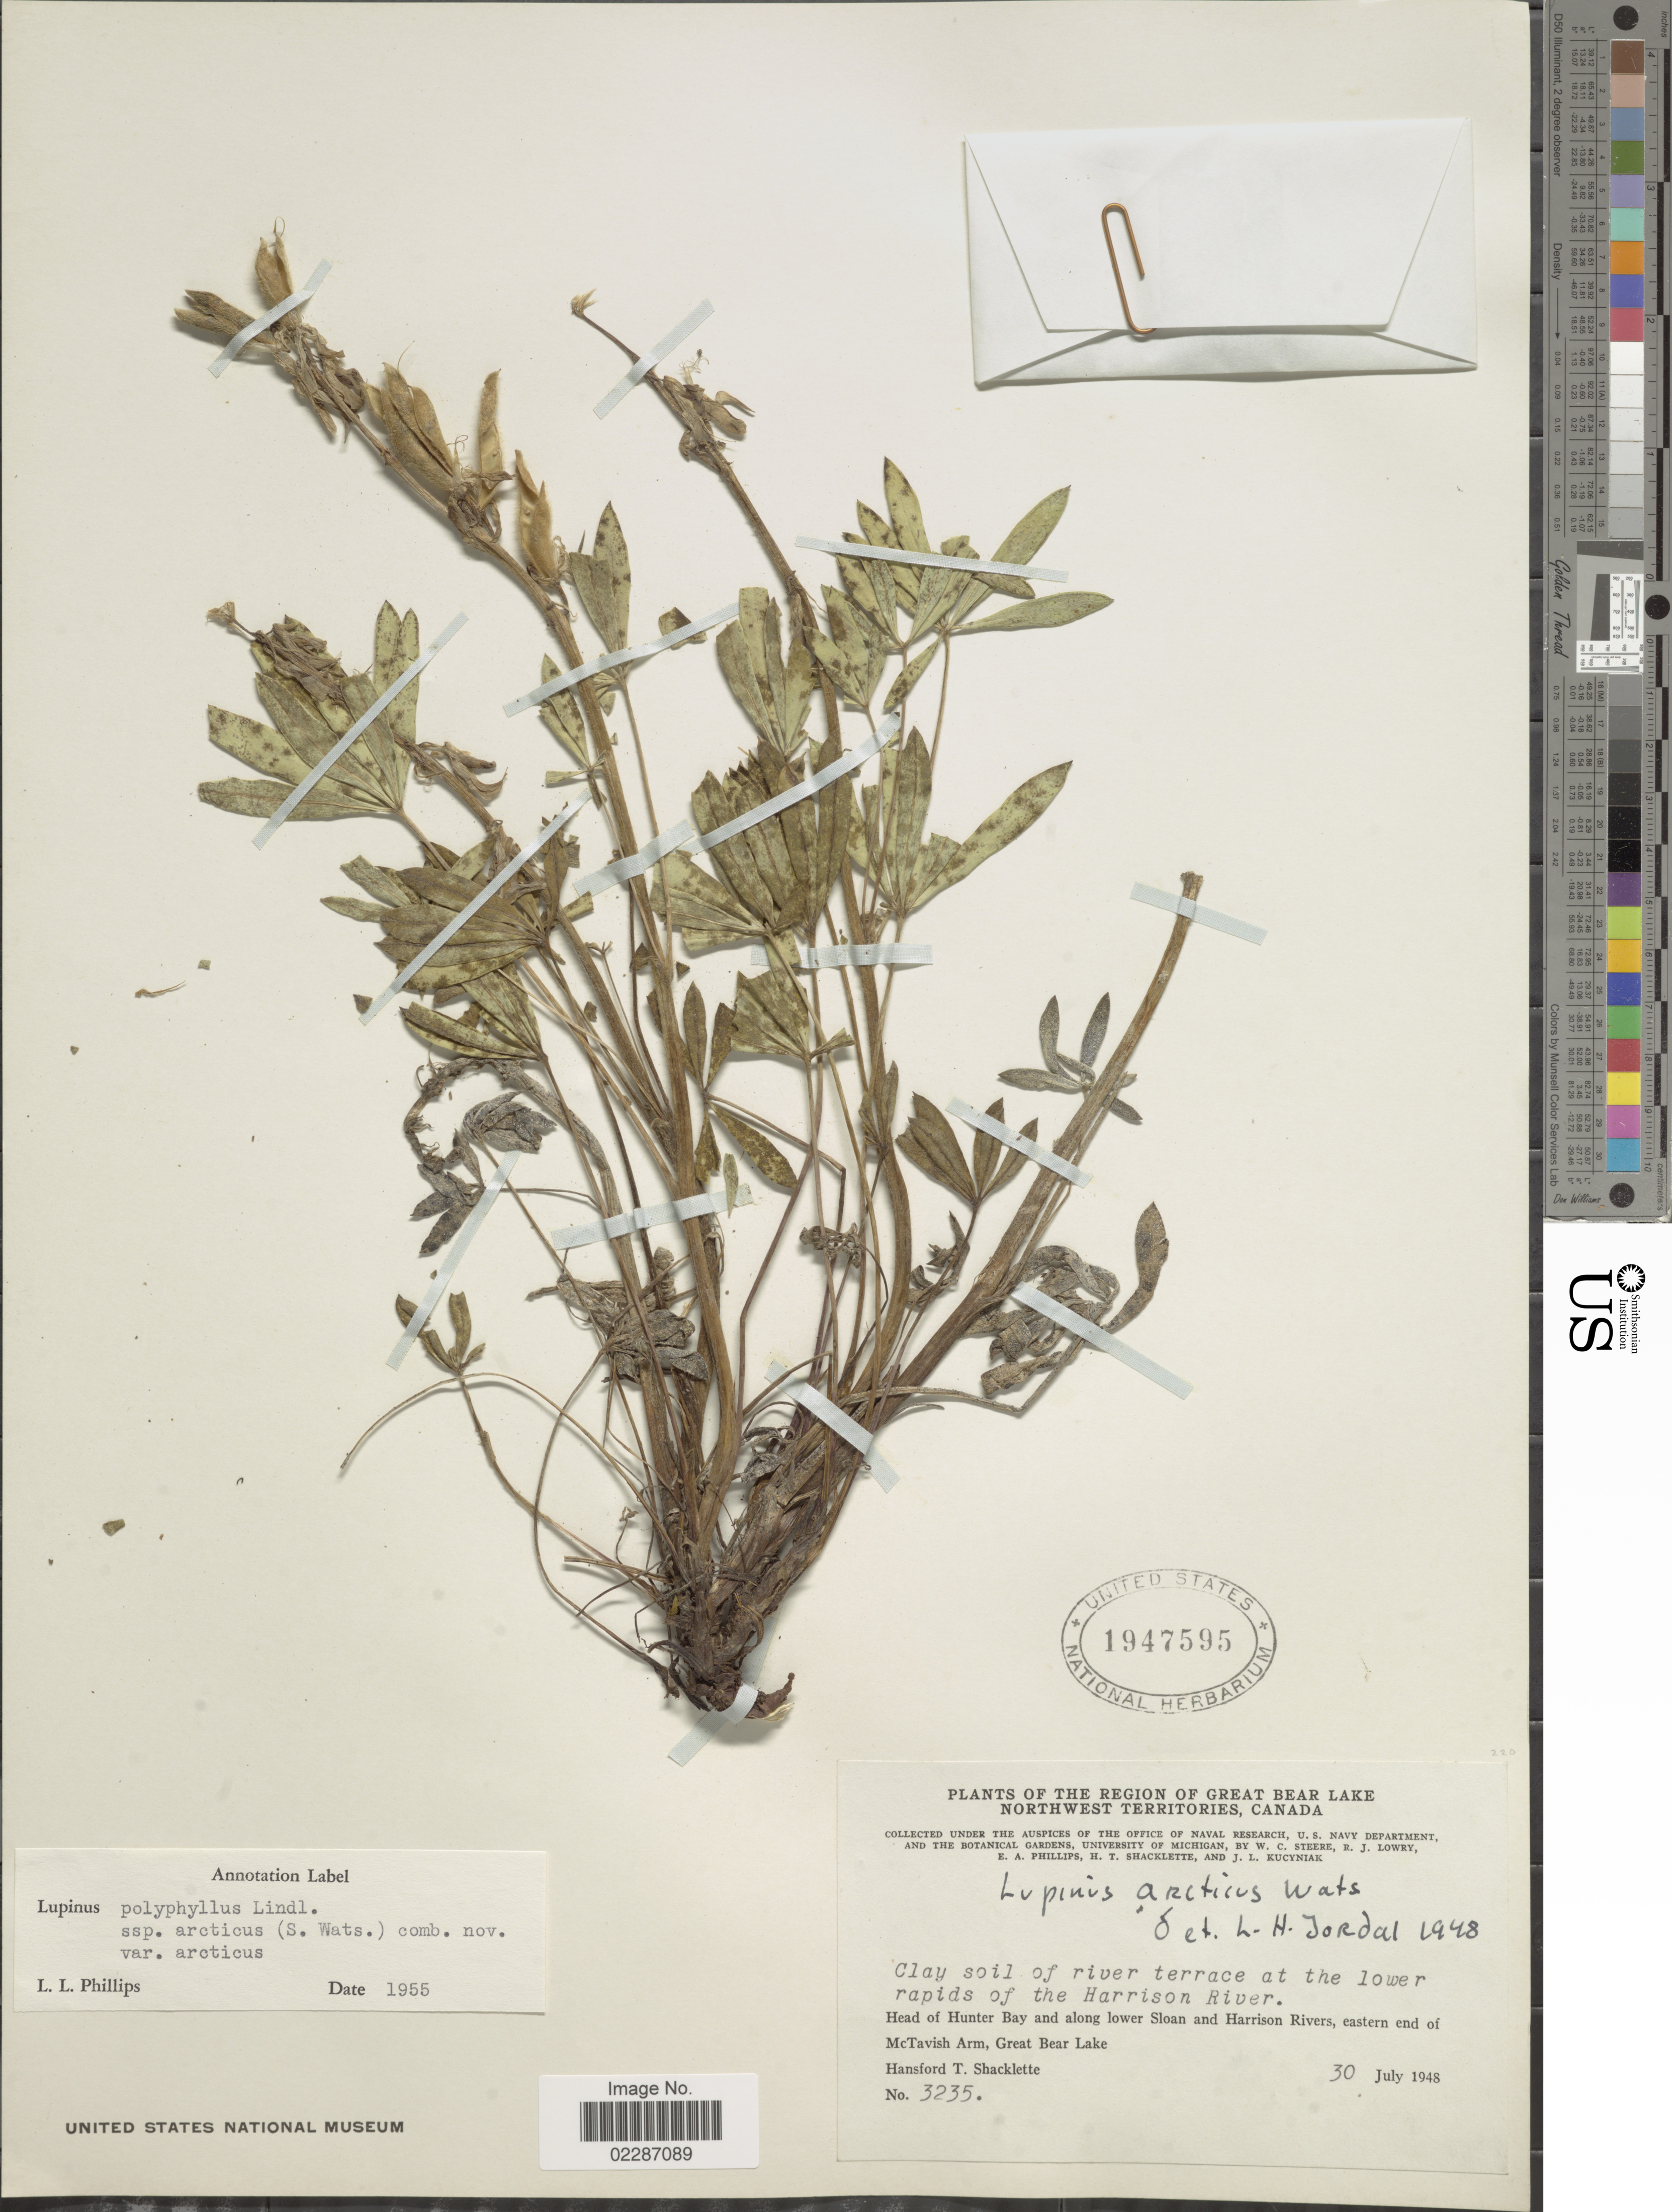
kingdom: Plantae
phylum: Tracheophyta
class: Magnoliopsida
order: Fabales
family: Fabaceae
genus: Lupinus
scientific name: Lupinus arcticus subsp. arcticus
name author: S. Watson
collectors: H. Shacklette, W. C. Steere, R. Lowry, E. Phillips & J. Kucyniak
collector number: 3235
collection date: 1948-07-30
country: Canada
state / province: Northwest Territories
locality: Region of the Great Bear Lake, caly soil of river terrace at the lower rapids of the Harrison River. Head of Hunter Bay and along lower Sloan and Harrison Rivers, eastern end of McTavish Arm, Great Bear Lake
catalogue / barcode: US 1947595